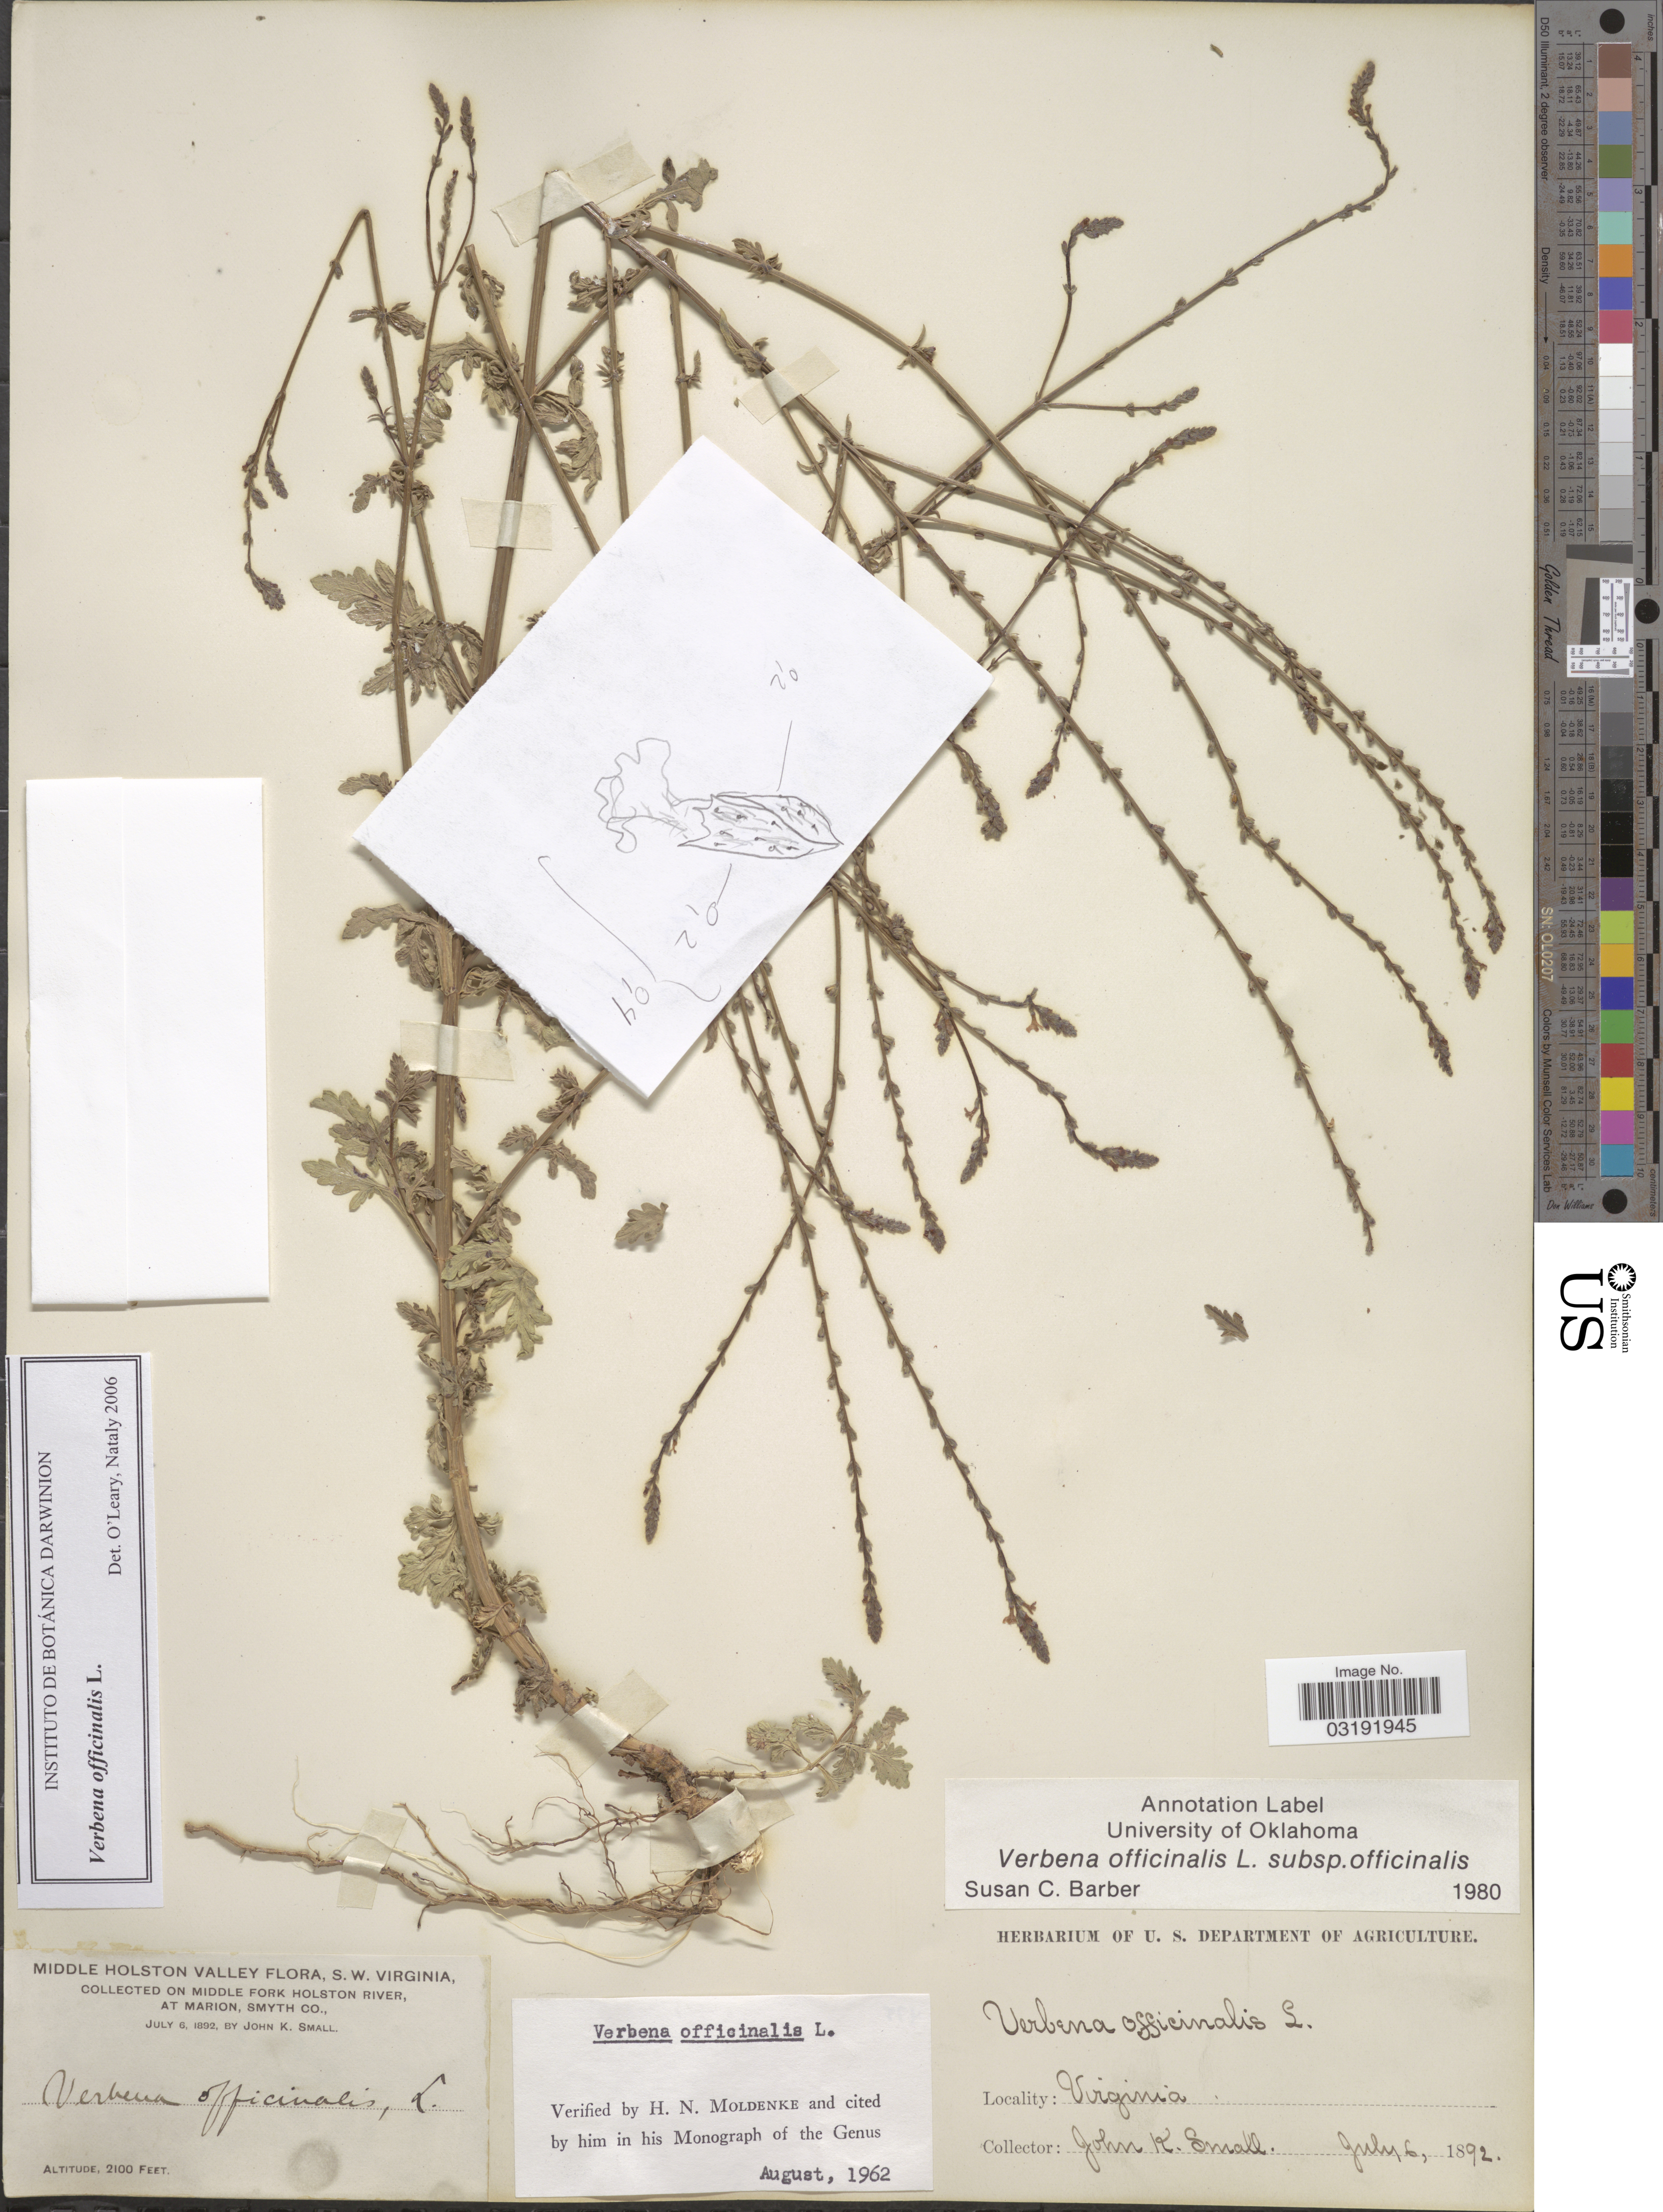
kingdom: Plantae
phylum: Tracheophyta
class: Magnoliopsida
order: Lamiales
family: Verbenaceae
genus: Verbena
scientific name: Verbena officinalis subsp. officinalis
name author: L.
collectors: J. K. Small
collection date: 1892-07-06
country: United States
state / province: Virginia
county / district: Smyth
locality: Middle Holson Valley, S. W. Virginia, On Middle Fork Holston River, at Marion, Smyth Co.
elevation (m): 640